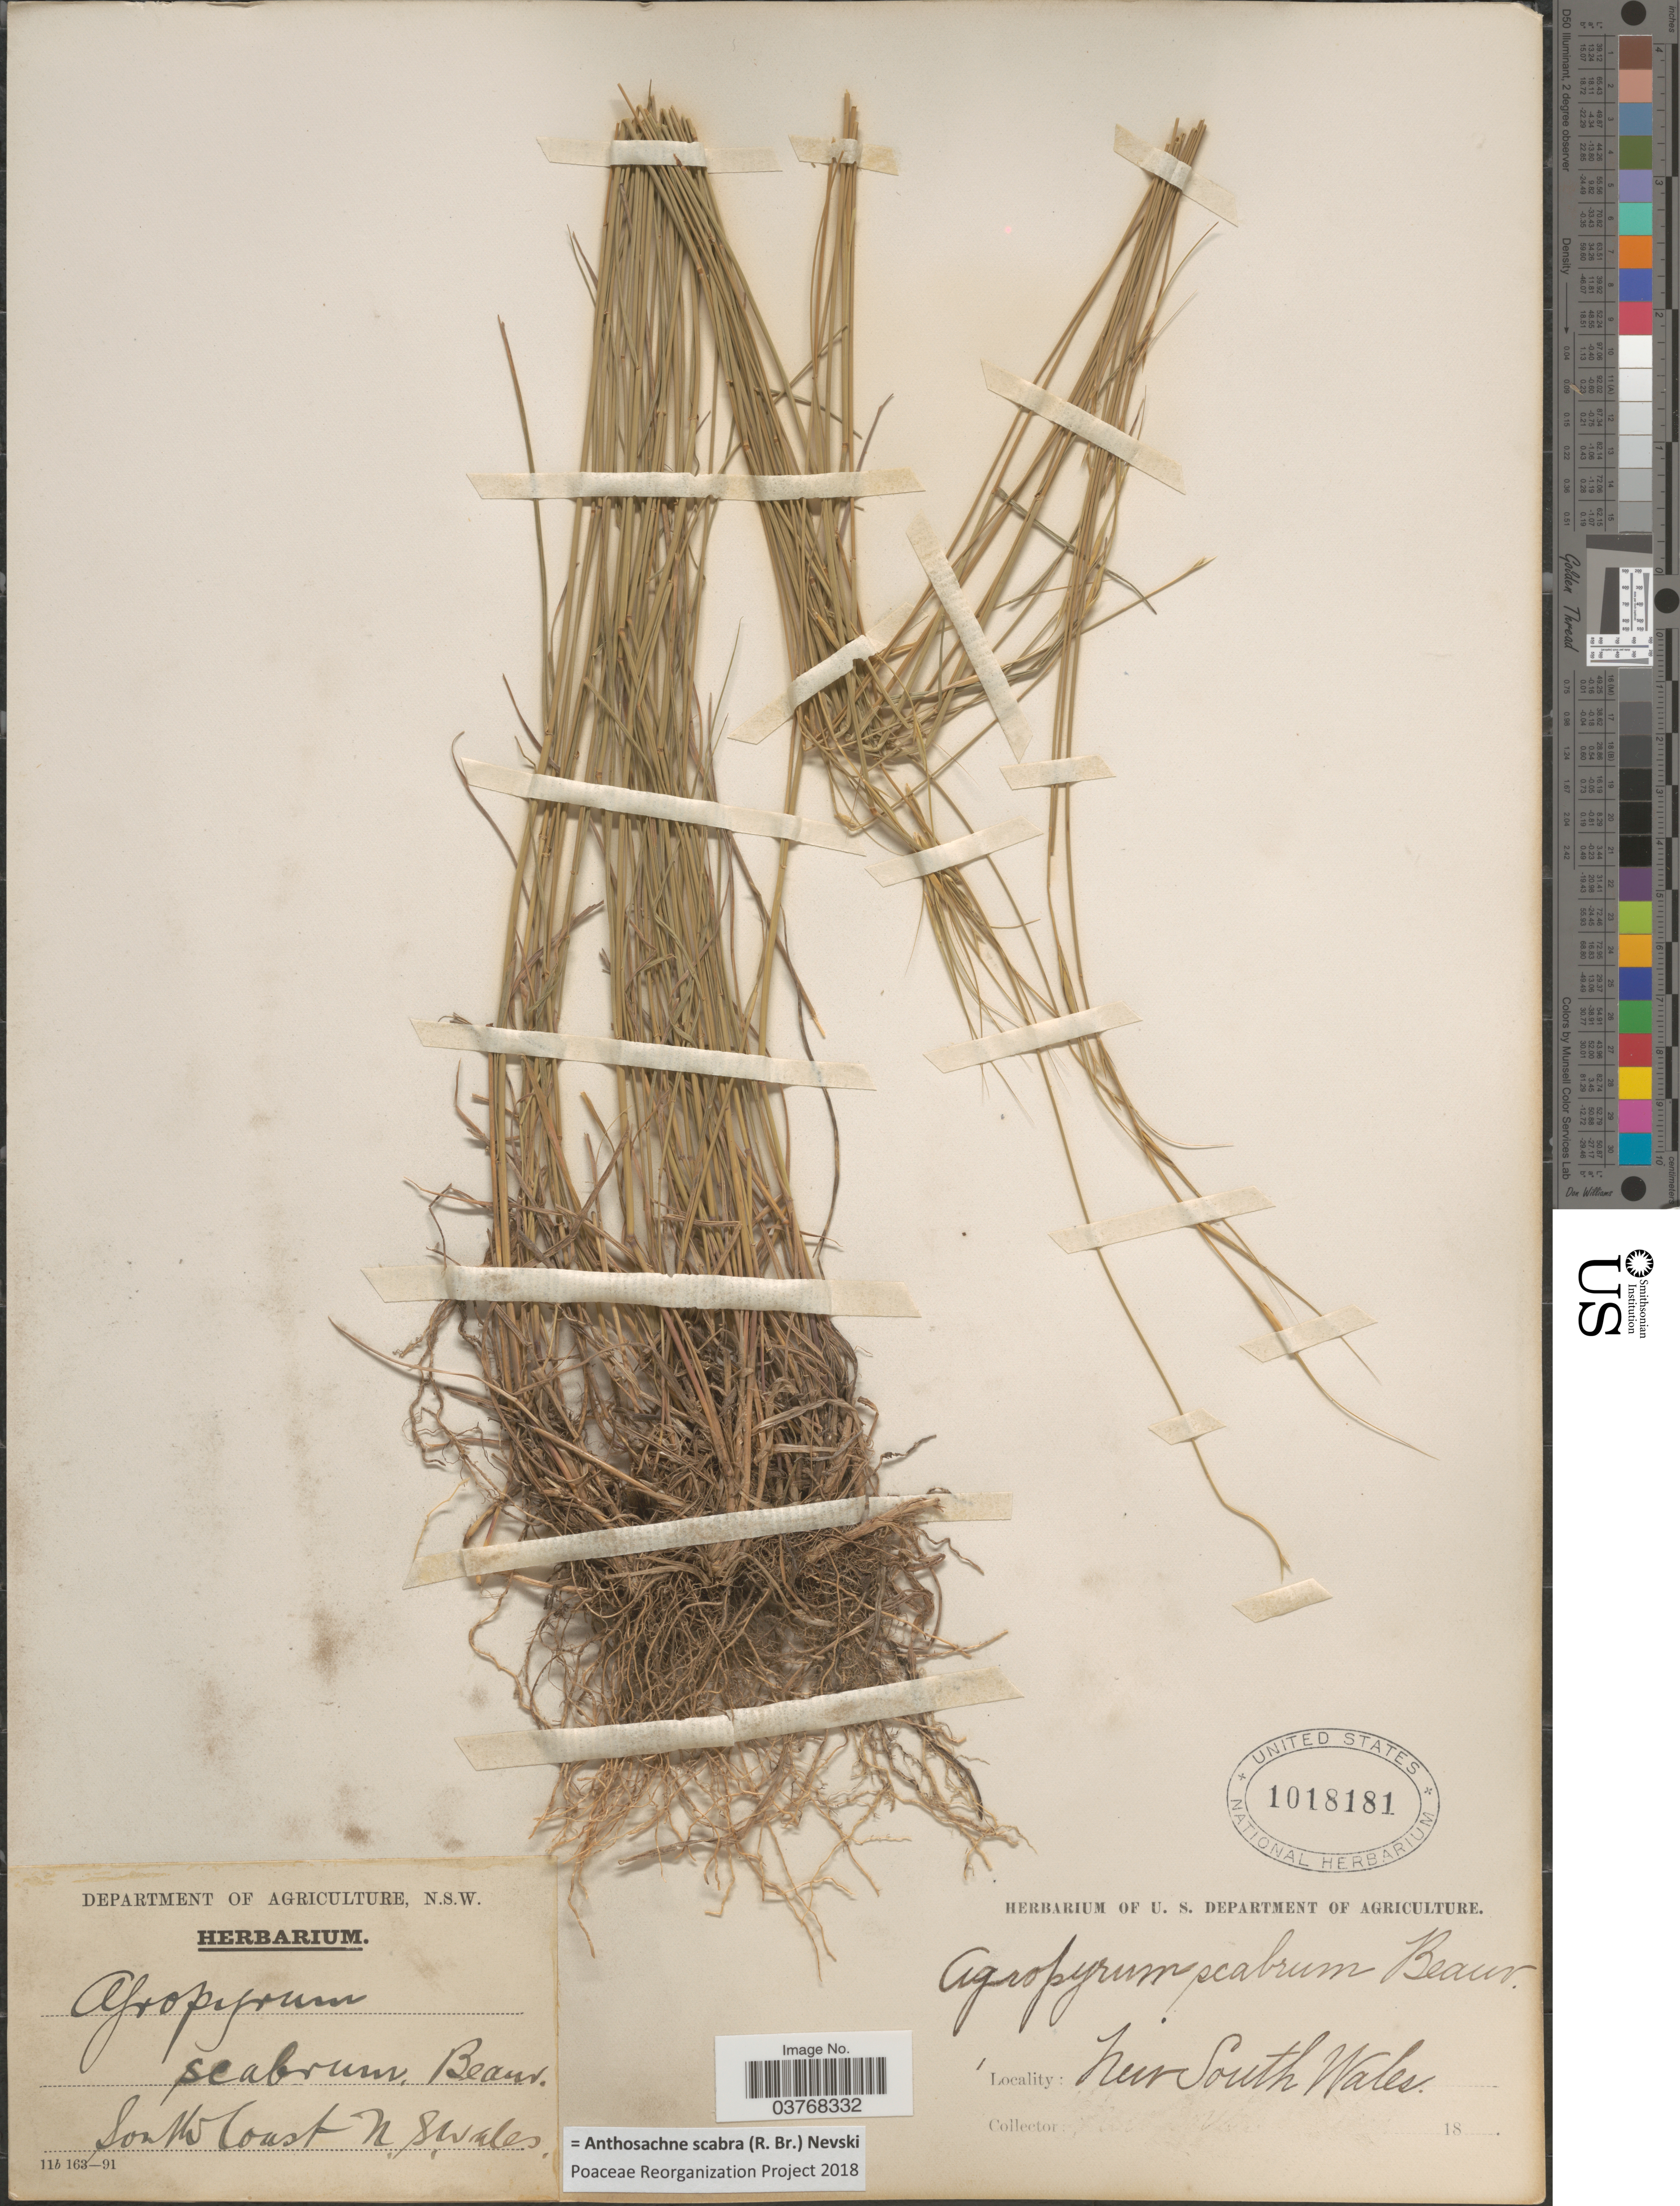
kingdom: Plantae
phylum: Tracheophyta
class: Liliopsida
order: Poales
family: Poaceae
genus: Anthosachne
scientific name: Anthosachne scabra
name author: (R. Br.) Nevski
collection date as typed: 18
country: Australia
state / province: New South Wales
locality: South Coast.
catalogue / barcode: US 1018181